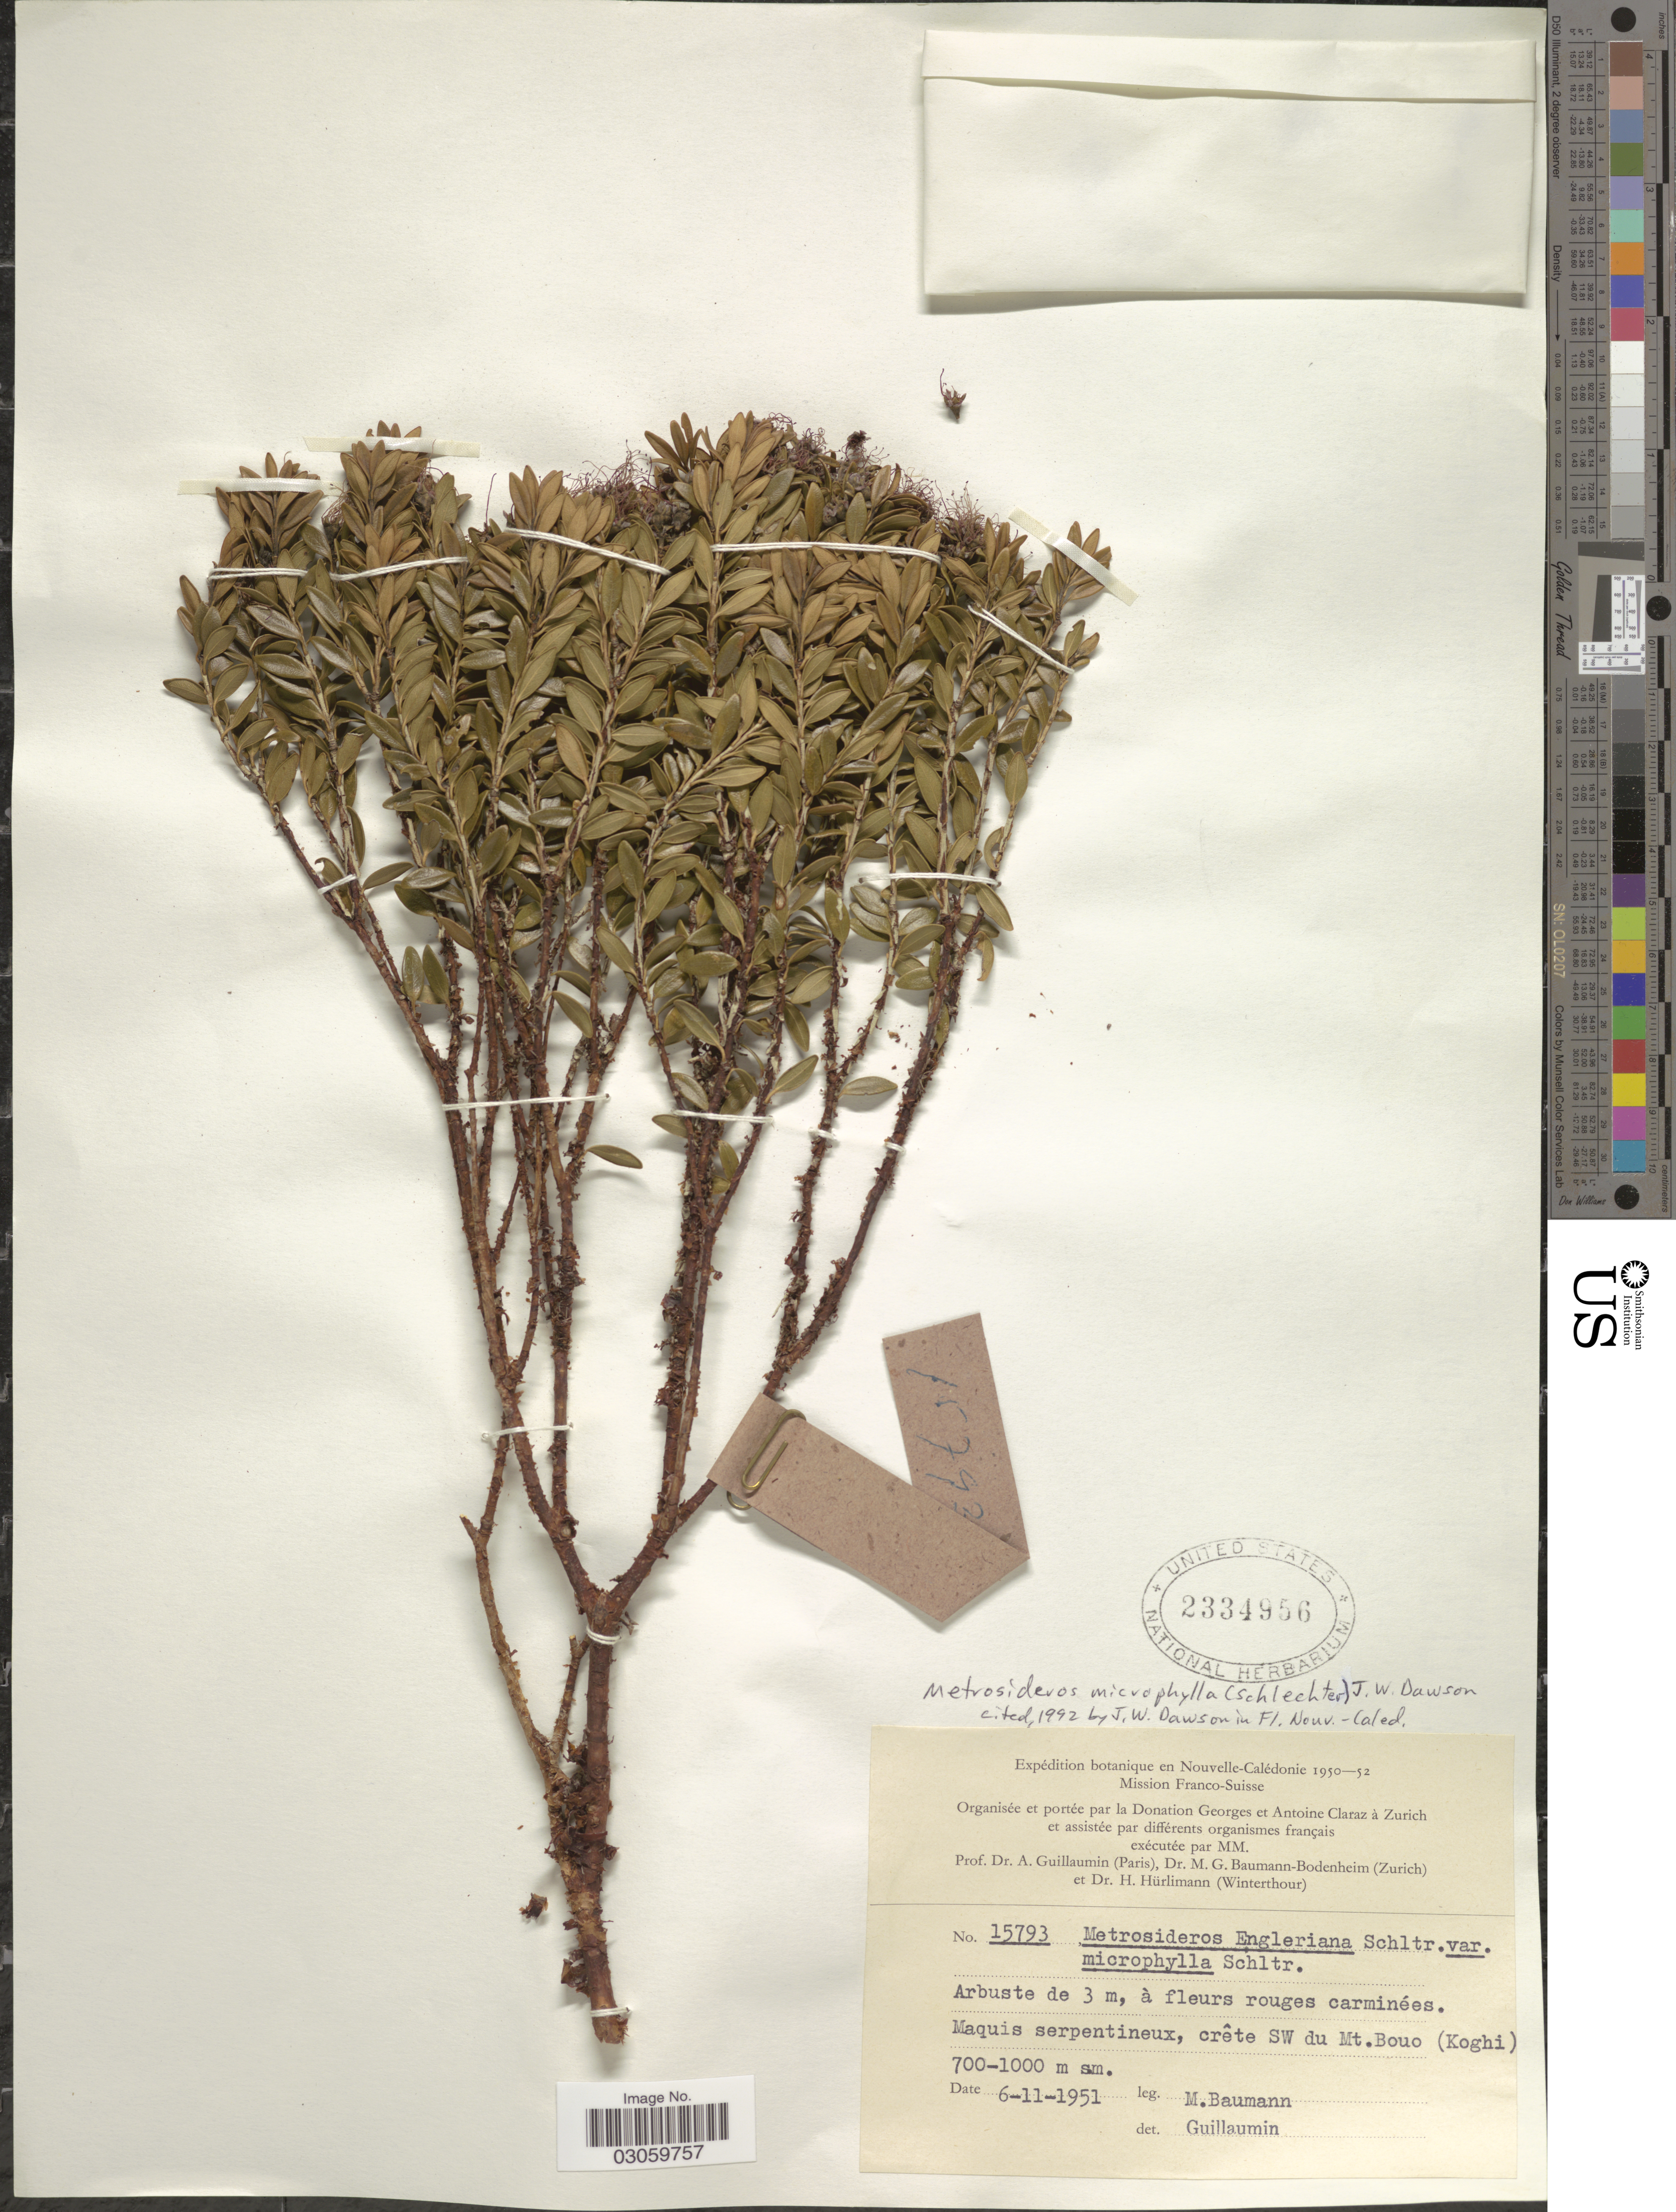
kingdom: Plantae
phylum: Tracheophyta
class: Magnoliopsida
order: Myrtales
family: Myrtaceae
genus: Metrosideros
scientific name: Metrosideros microphylla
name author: (Schltr.) J.W. Dawson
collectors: M. G. Baumann-Bodenheim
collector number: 15793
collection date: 1951-11-06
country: New Caledonia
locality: Crête SW du Mt. Bouo (Koghi).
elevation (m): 700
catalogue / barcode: US 2334956